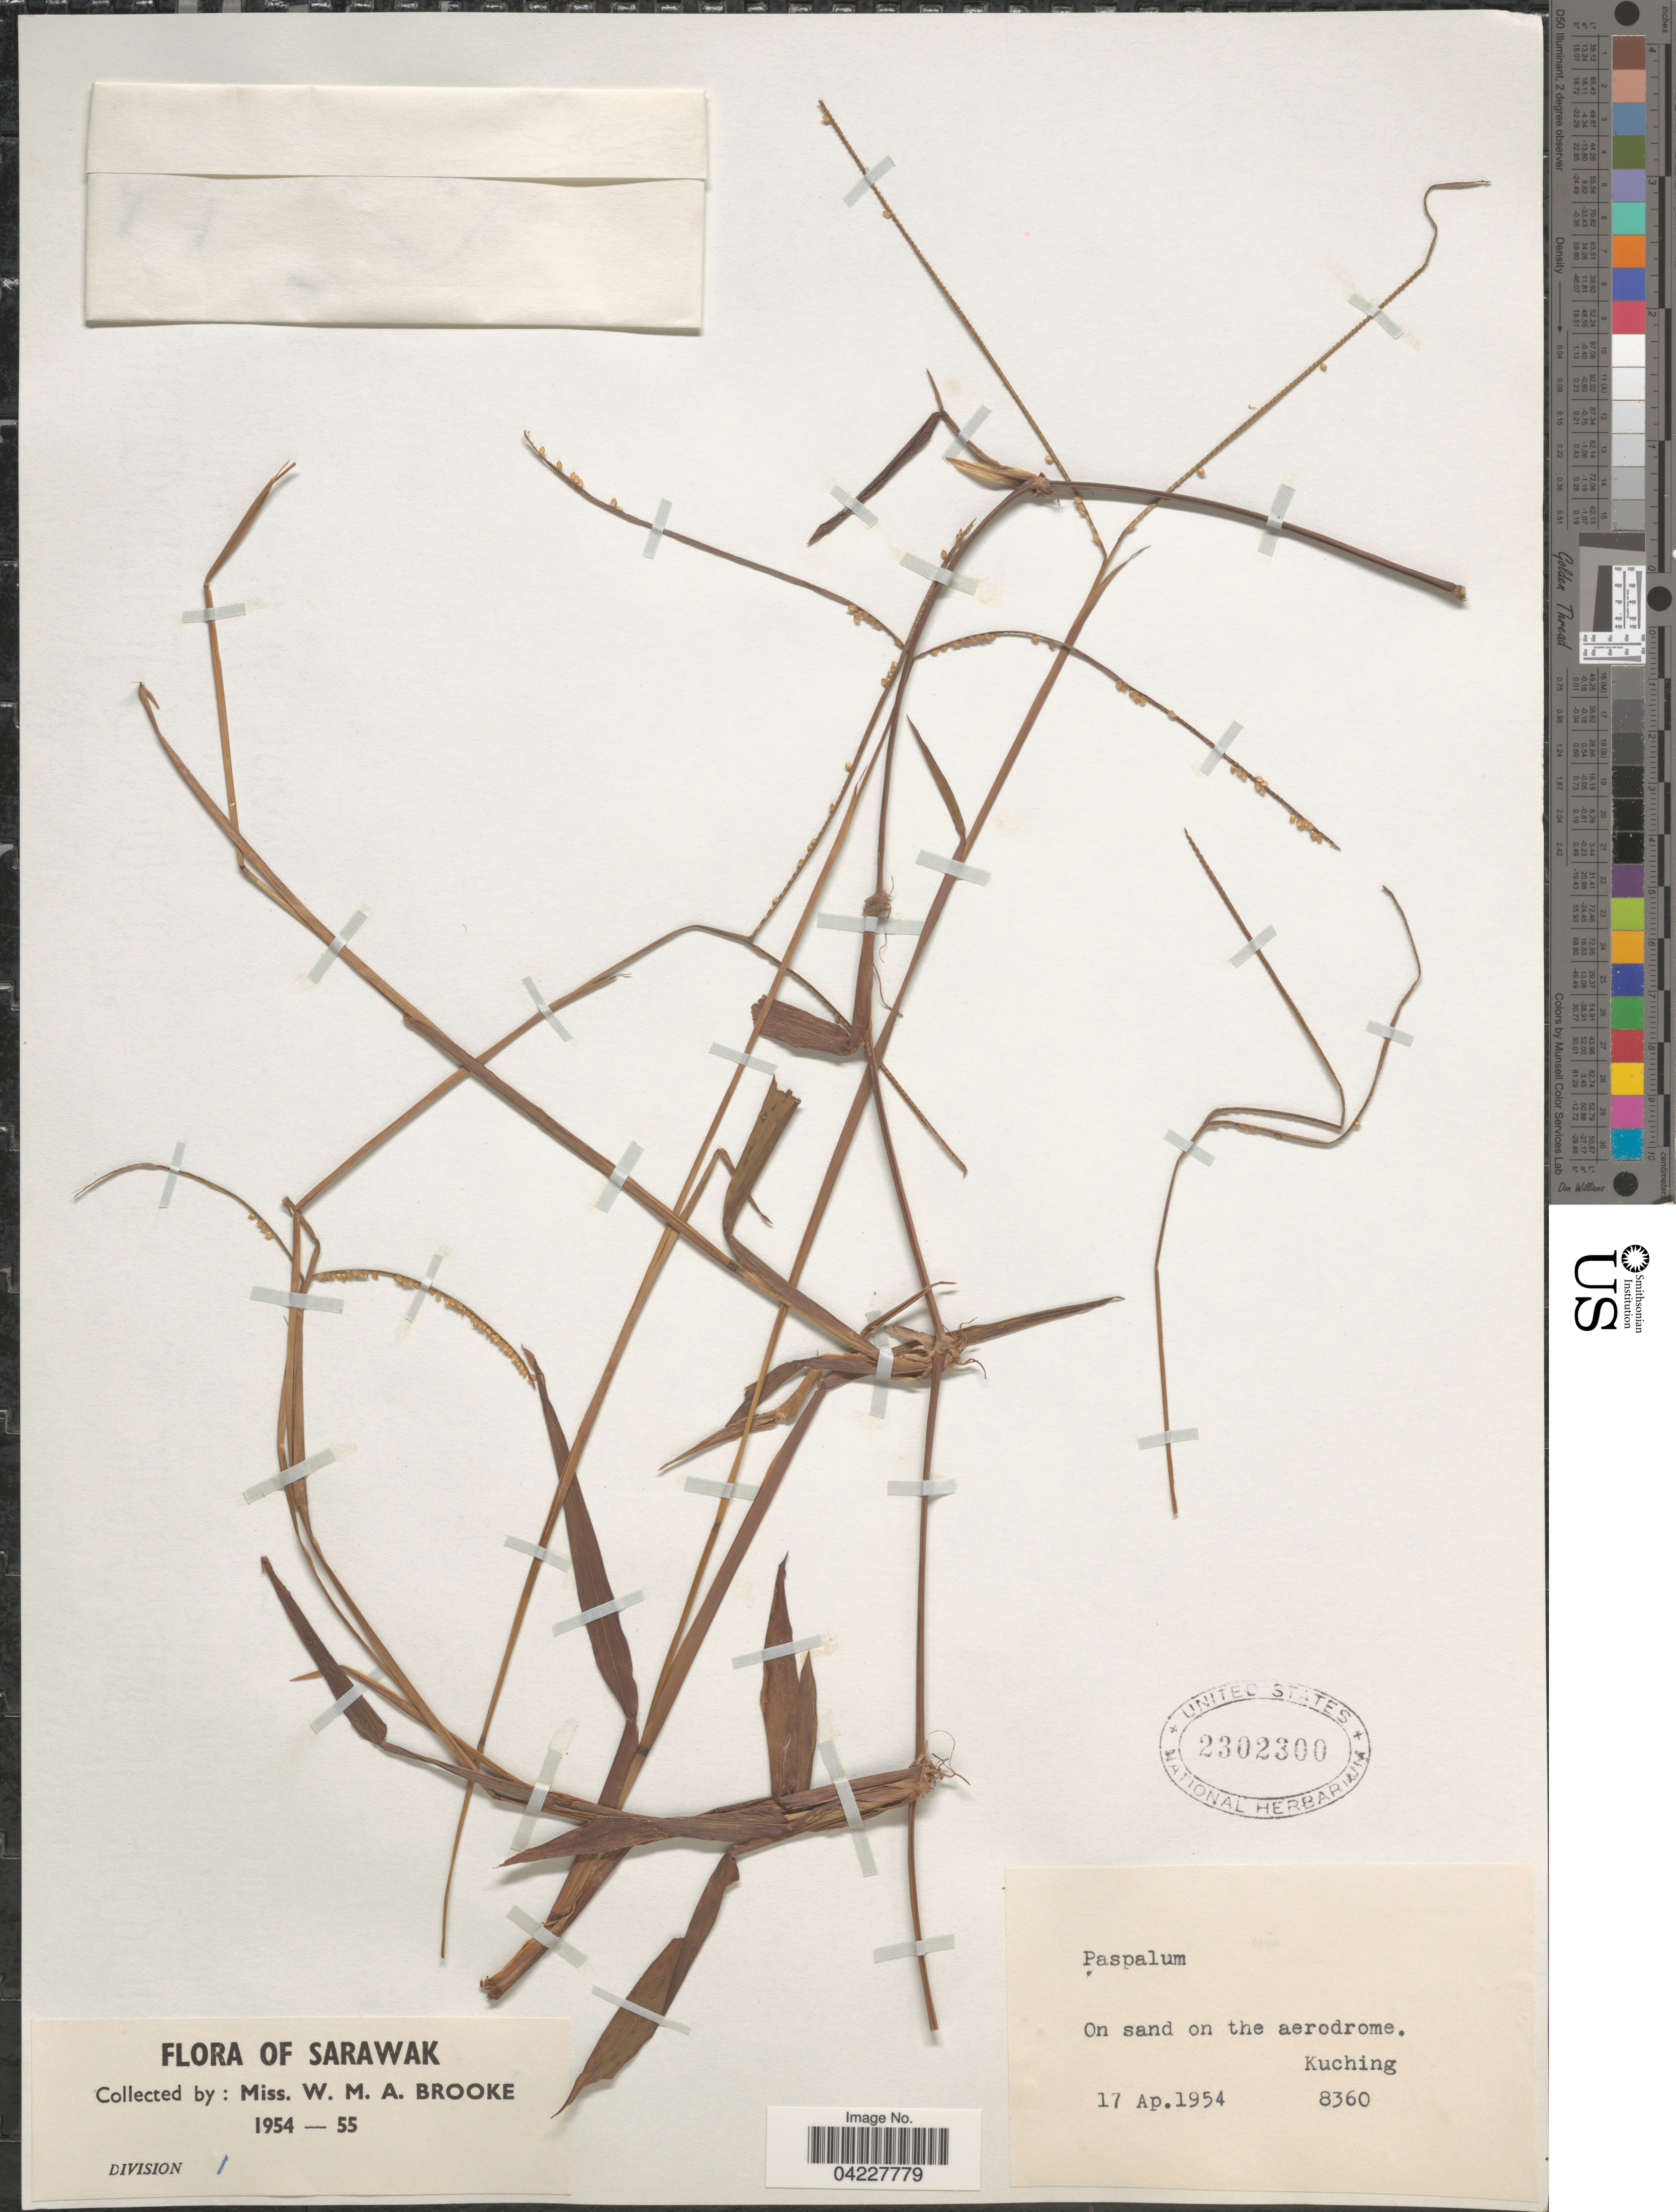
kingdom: Plantae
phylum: Tracheophyta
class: Liliopsida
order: Poales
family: Poaceae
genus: Paspalum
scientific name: Paspalum conjugatum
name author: P.J. Bergius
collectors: W. Brooke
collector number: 8360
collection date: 1954-04-17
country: Malaysia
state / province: Sarawak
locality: On sand on the aerodrome. Kuching.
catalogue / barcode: US 2302300